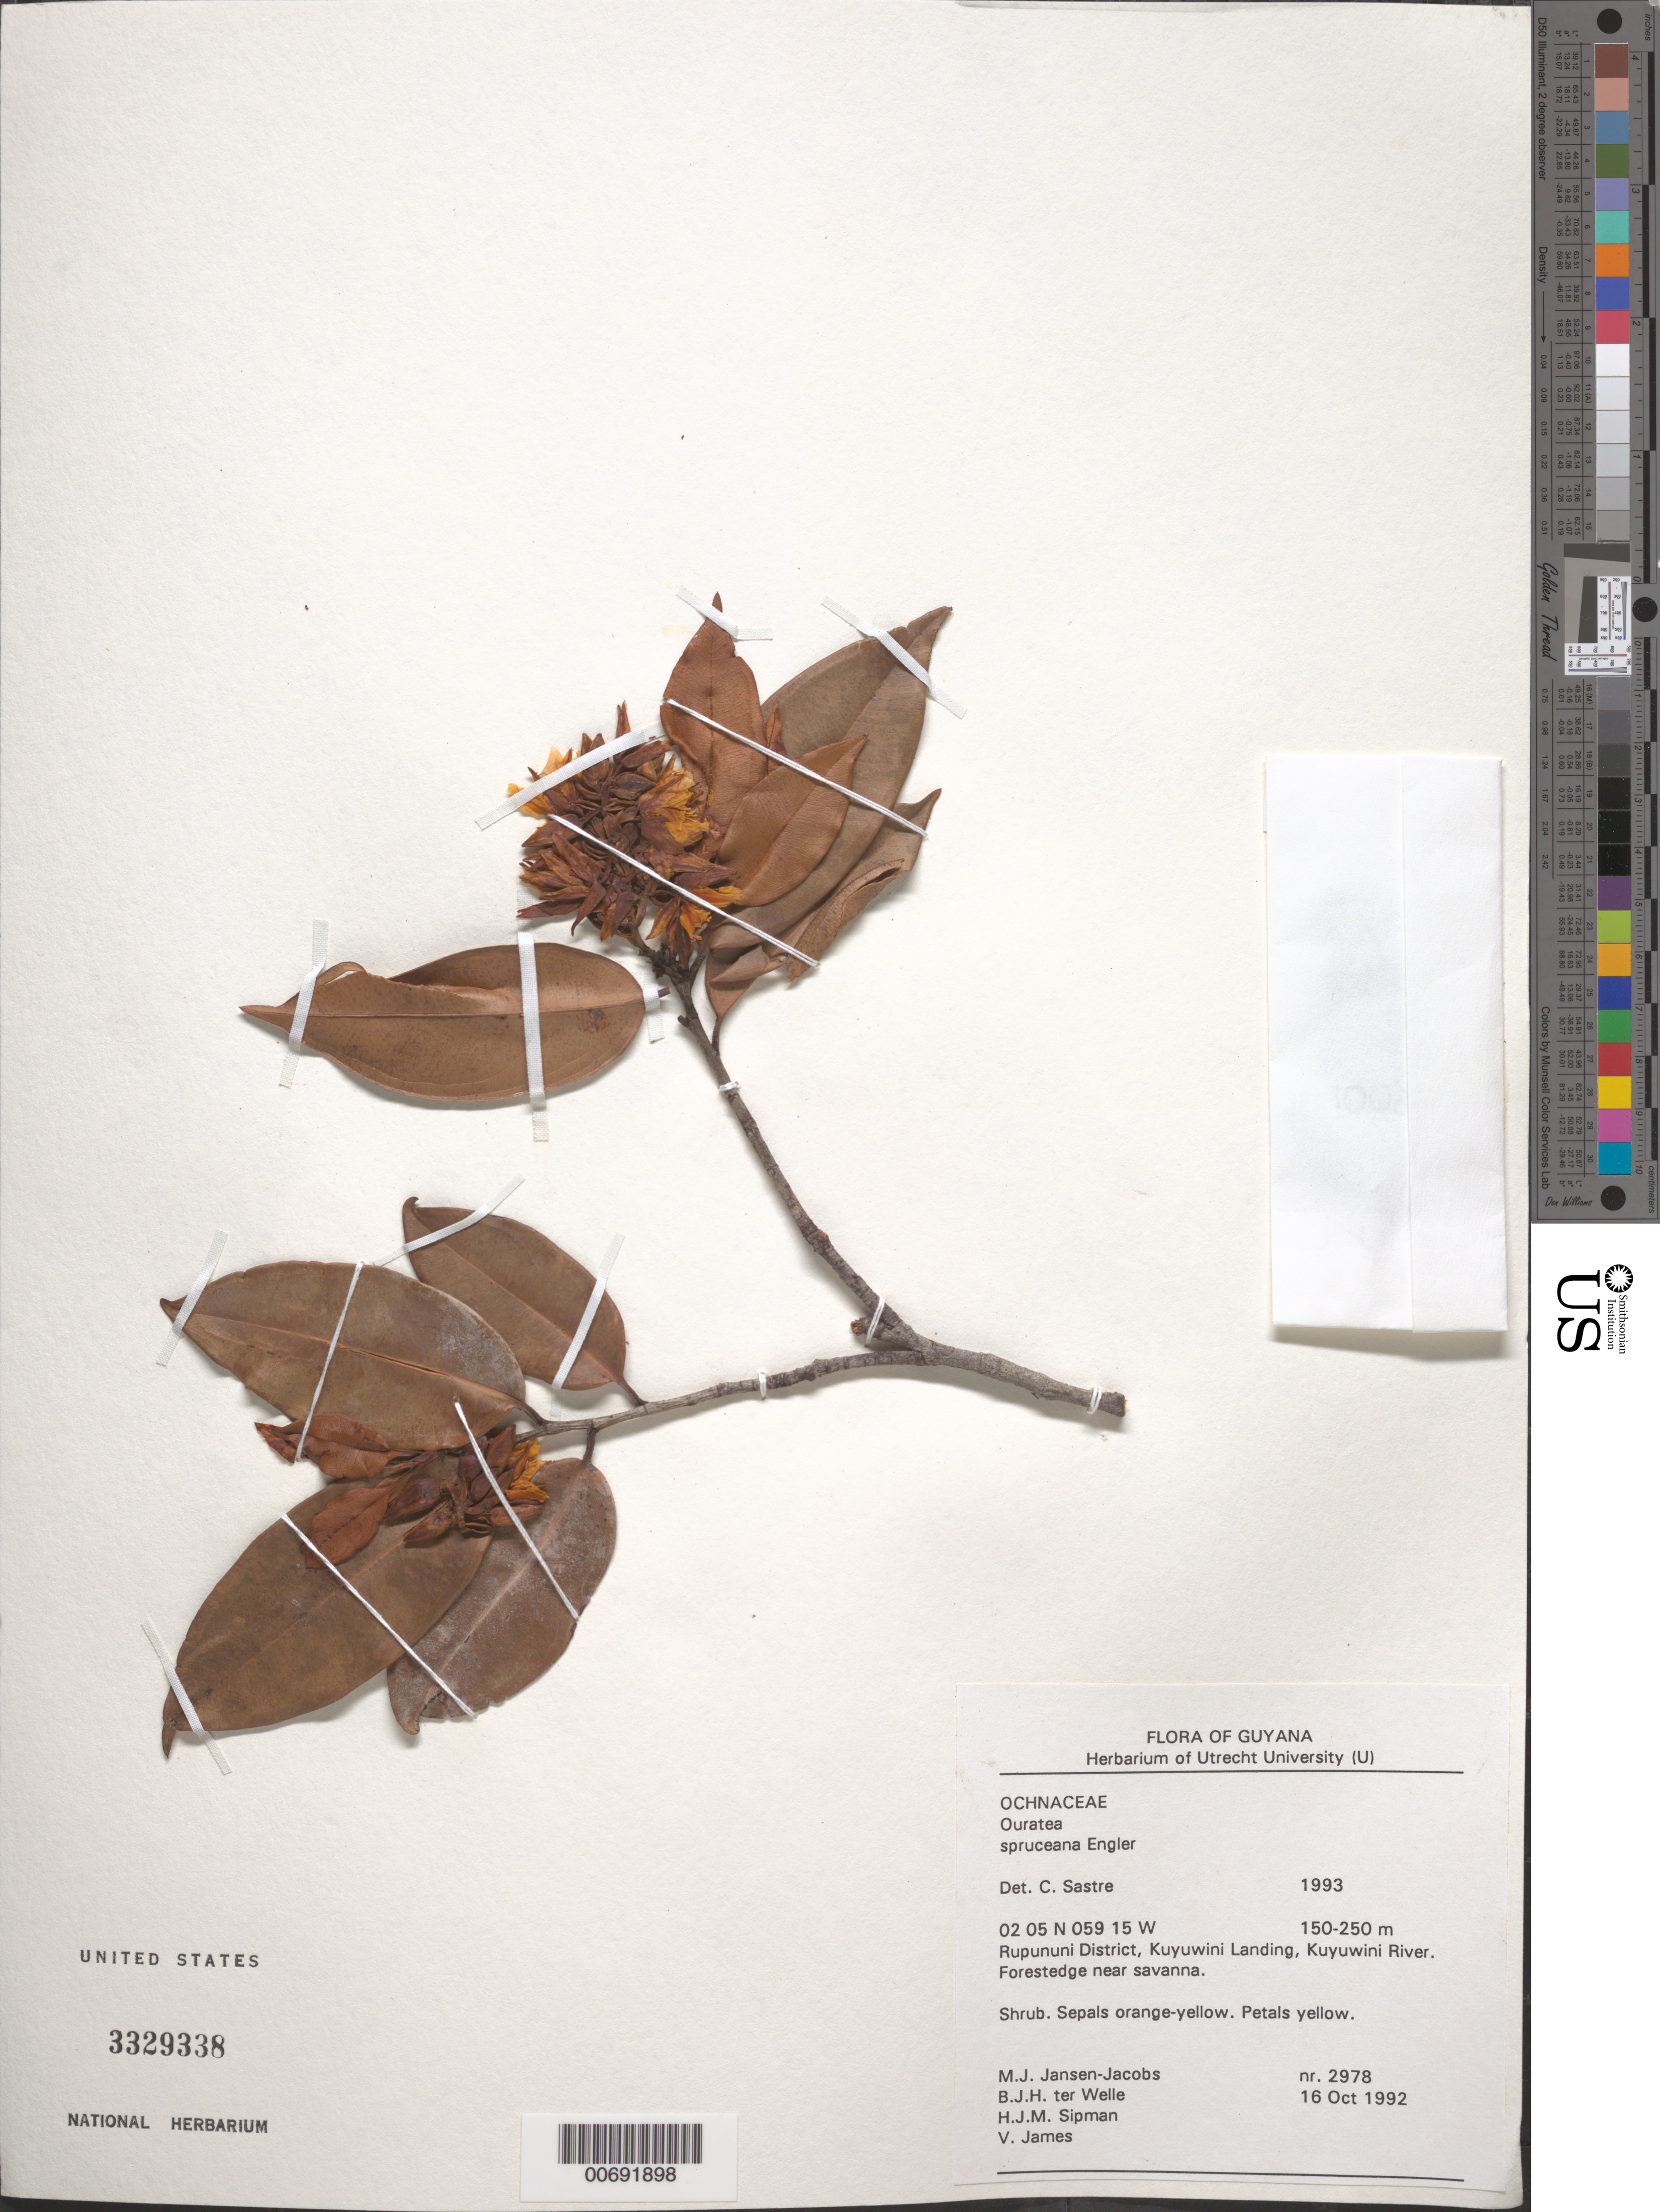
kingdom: Plantae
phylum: Tracheophyta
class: Magnoliopsida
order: Malpighiales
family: Ochnaceae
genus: Ouratea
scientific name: Ouratea spruceana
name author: Engl.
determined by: Sastre, C. H. L.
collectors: M. J. Jansen-Jacobs, B. Welle, H. J. M. Sipman & V. James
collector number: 2978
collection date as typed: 16-Oct-92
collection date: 1992-10-16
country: Guyana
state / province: U. Takutu-U. Essequibo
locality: Kuyuwini Landing, Kuyuwini River, Rupununi District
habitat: Forest edge near savanna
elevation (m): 150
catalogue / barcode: US 3329338